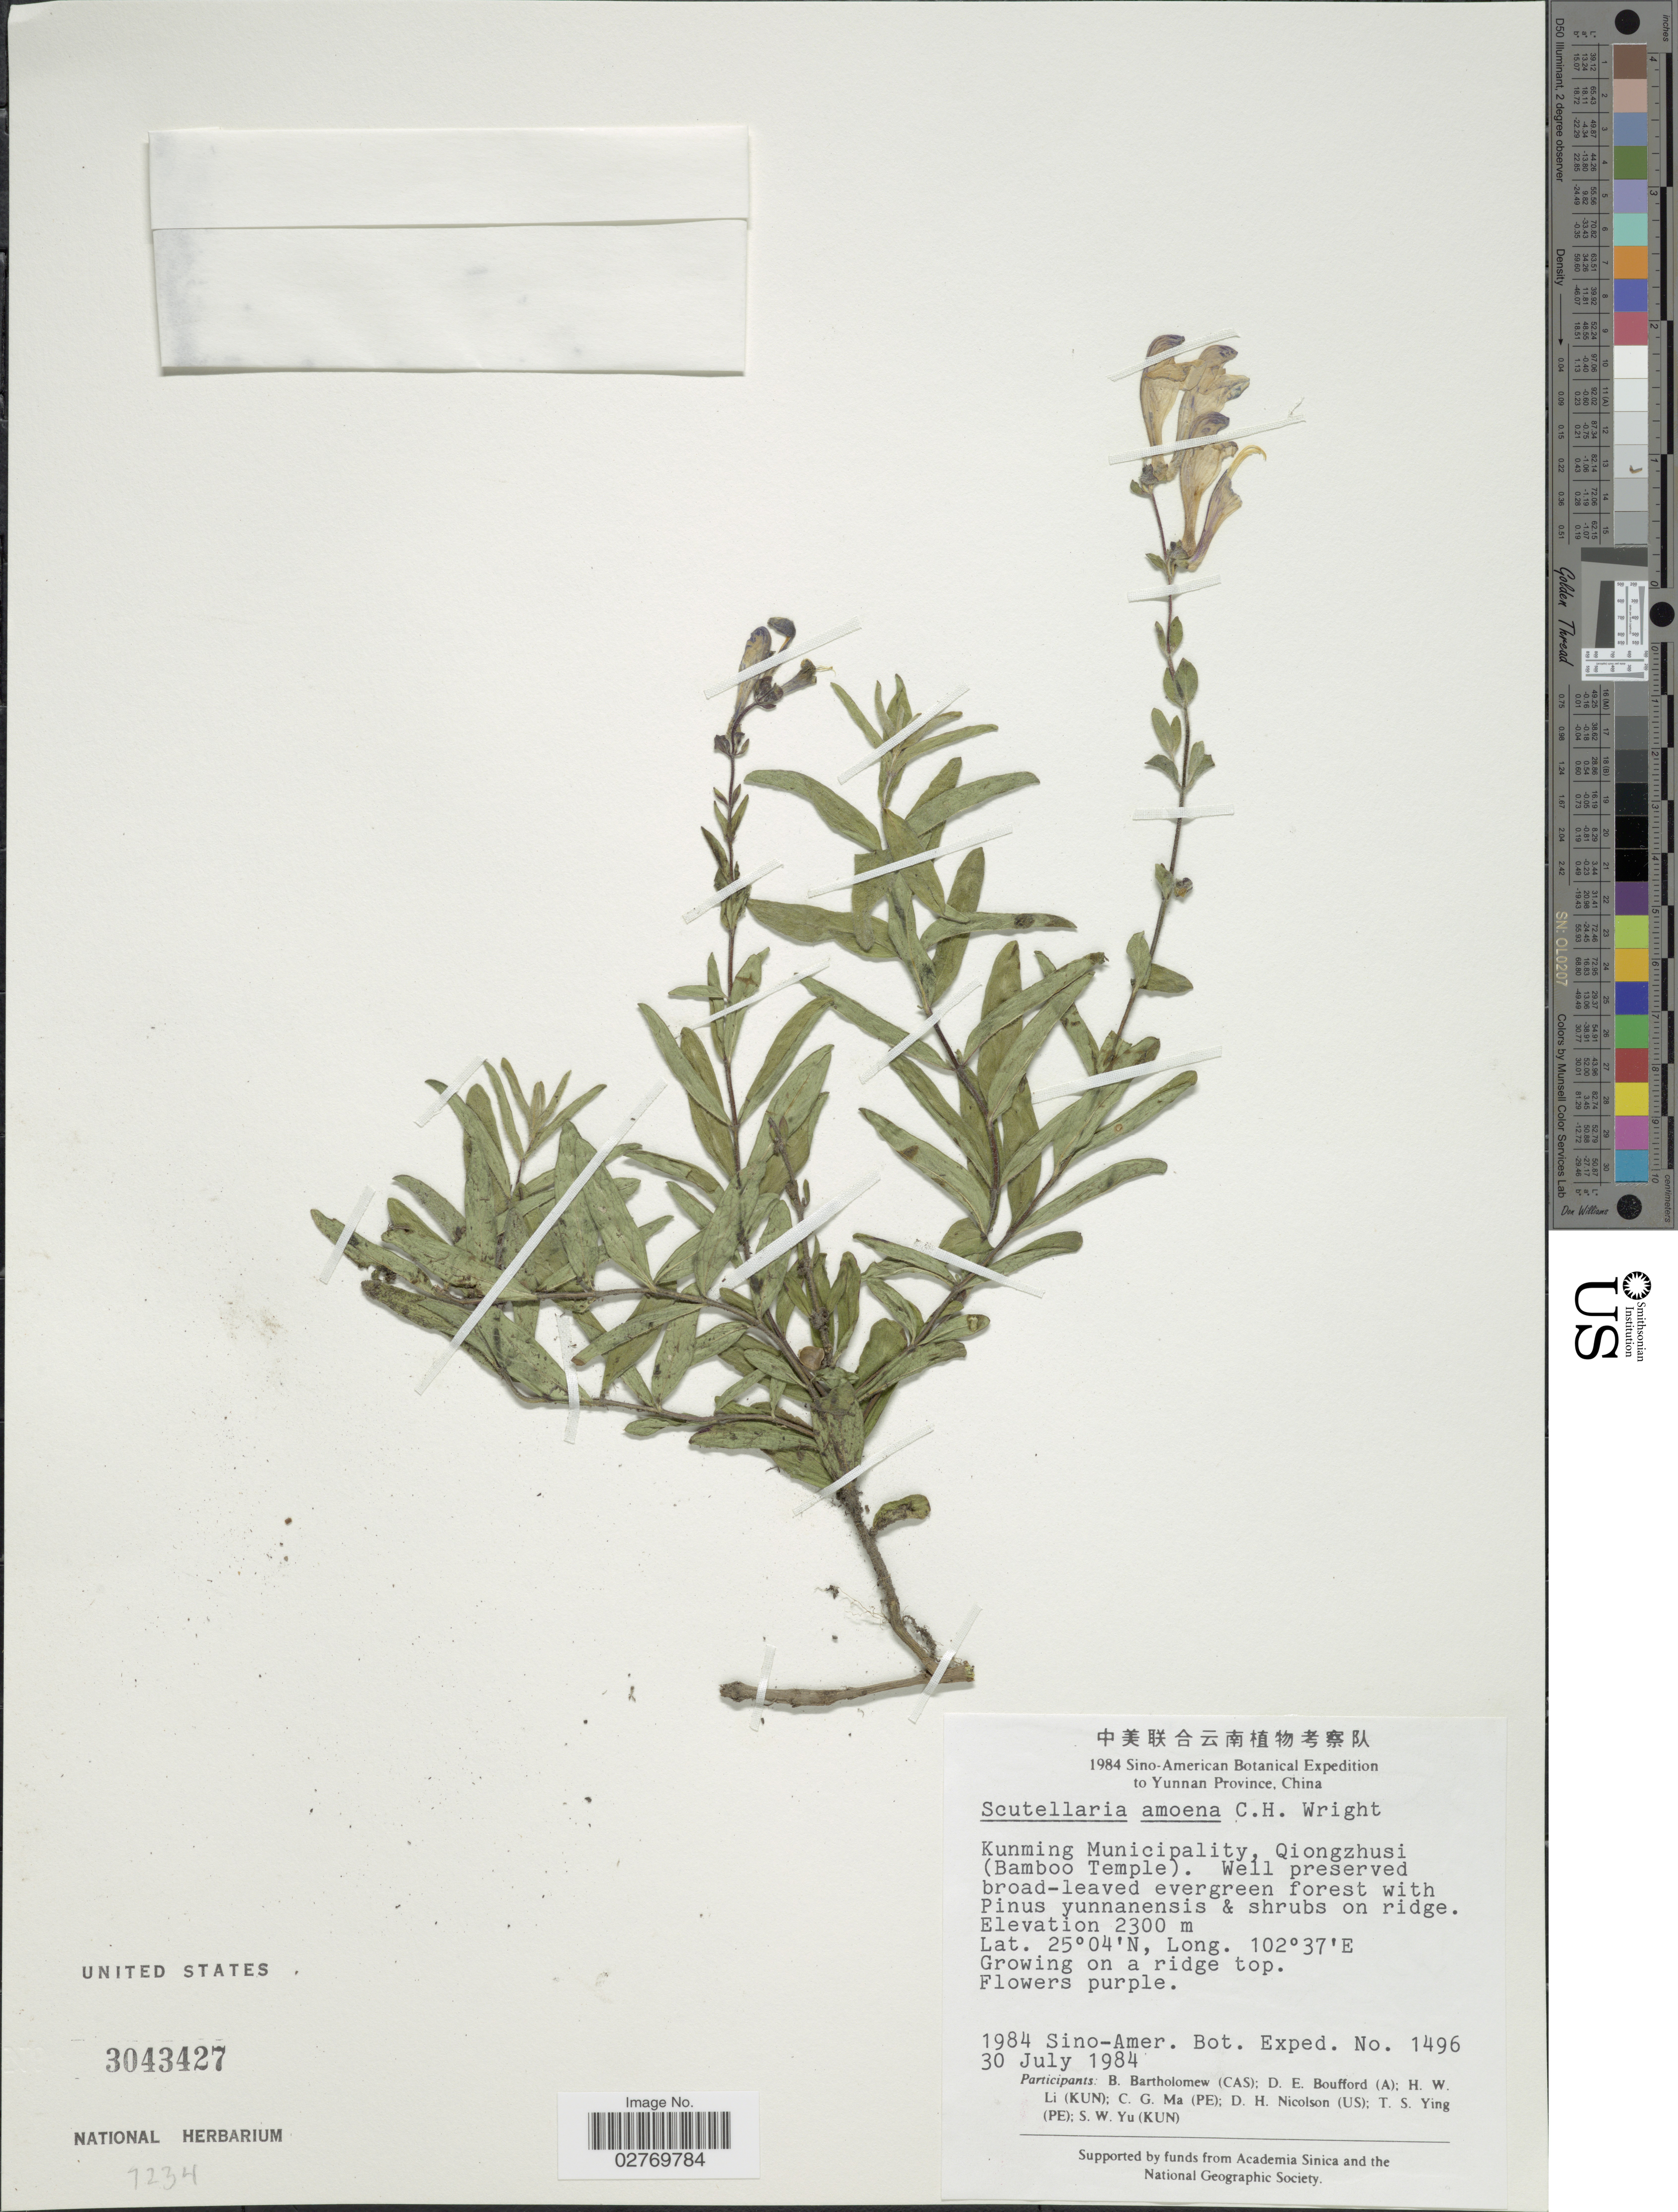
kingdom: Plantae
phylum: Tracheophyta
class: Magnoliopsida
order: Lamiales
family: Lamiaceae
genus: Scutellaria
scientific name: Scutellaria amoena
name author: C.H. Wright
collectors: Sino-Amer. Bot. Exped. 1984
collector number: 1496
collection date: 1984-07-30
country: China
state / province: Yunnan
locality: Kunming Municipality, Qiongzhusi (Bamboo Temple).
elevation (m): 2300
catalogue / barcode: US 3043427